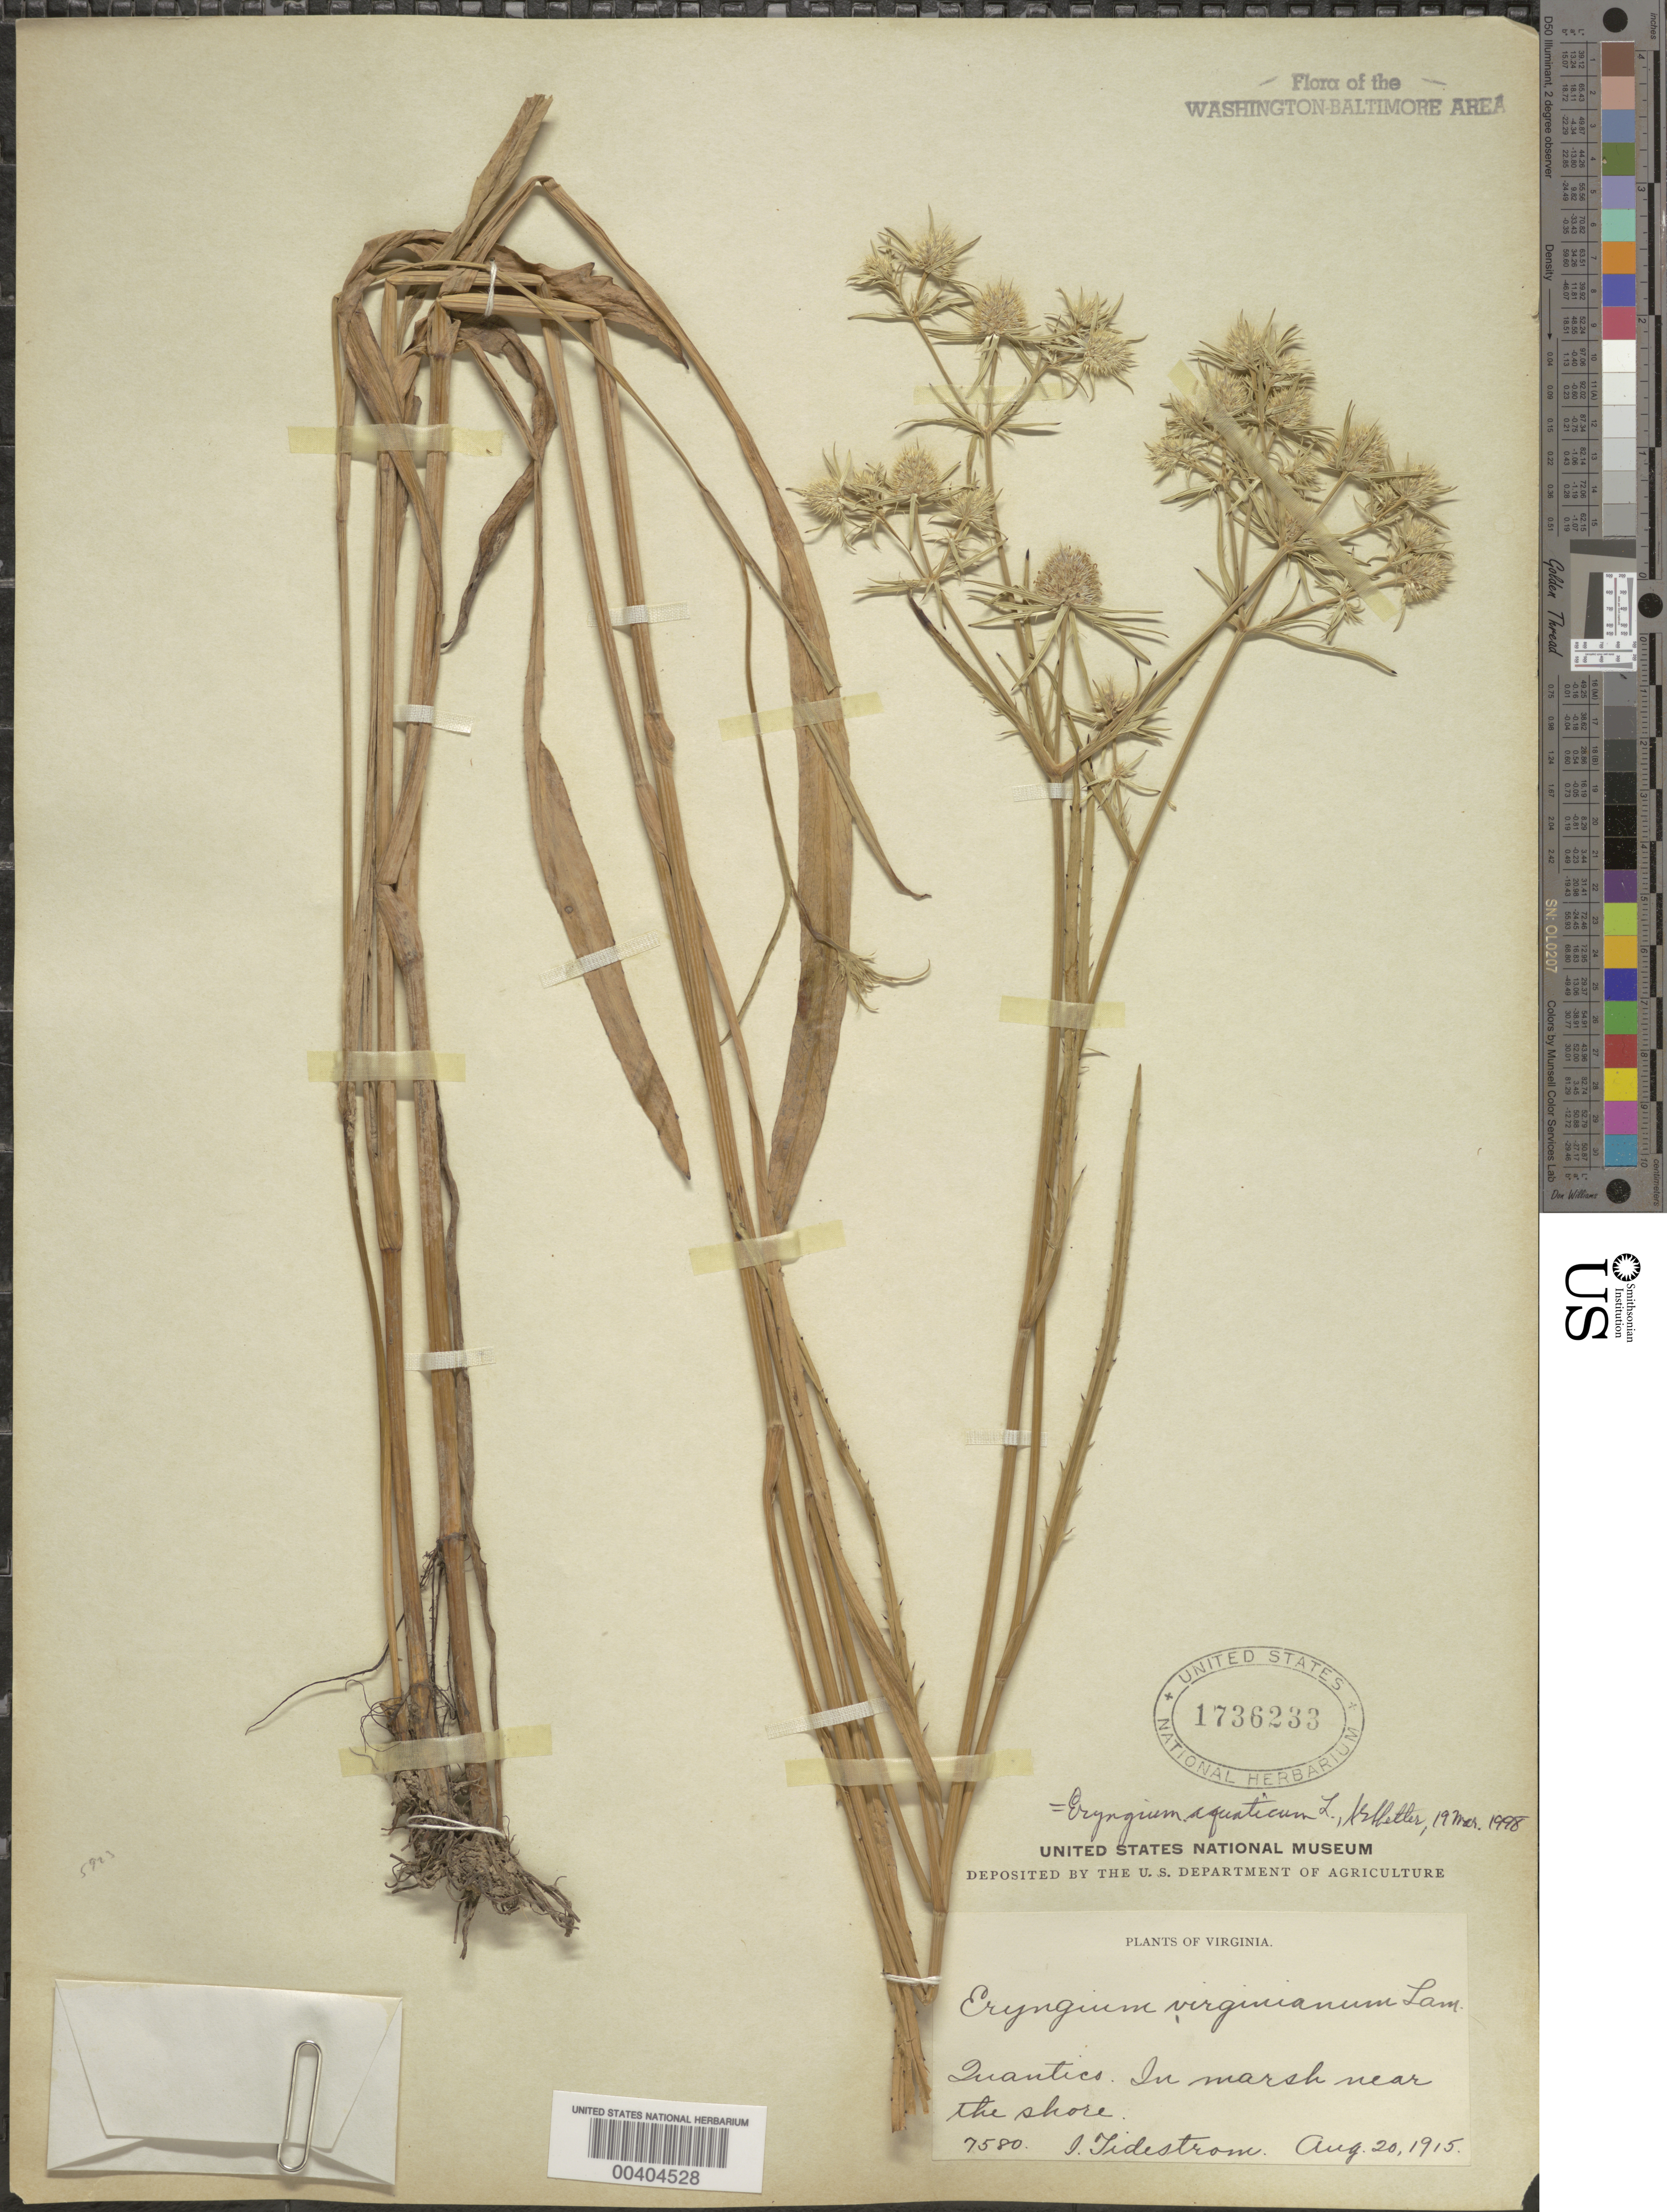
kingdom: Plantae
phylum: Tracheophyta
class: Magnoliopsida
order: Apiales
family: Apiaceae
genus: Eryngium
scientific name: Eryngium aquaticum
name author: L.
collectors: I. F. Tidestrom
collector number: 7580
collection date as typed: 20 Aug 1915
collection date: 1915-08-20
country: United States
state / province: Virginia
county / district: Prince William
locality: Quantico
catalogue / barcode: US 1736233